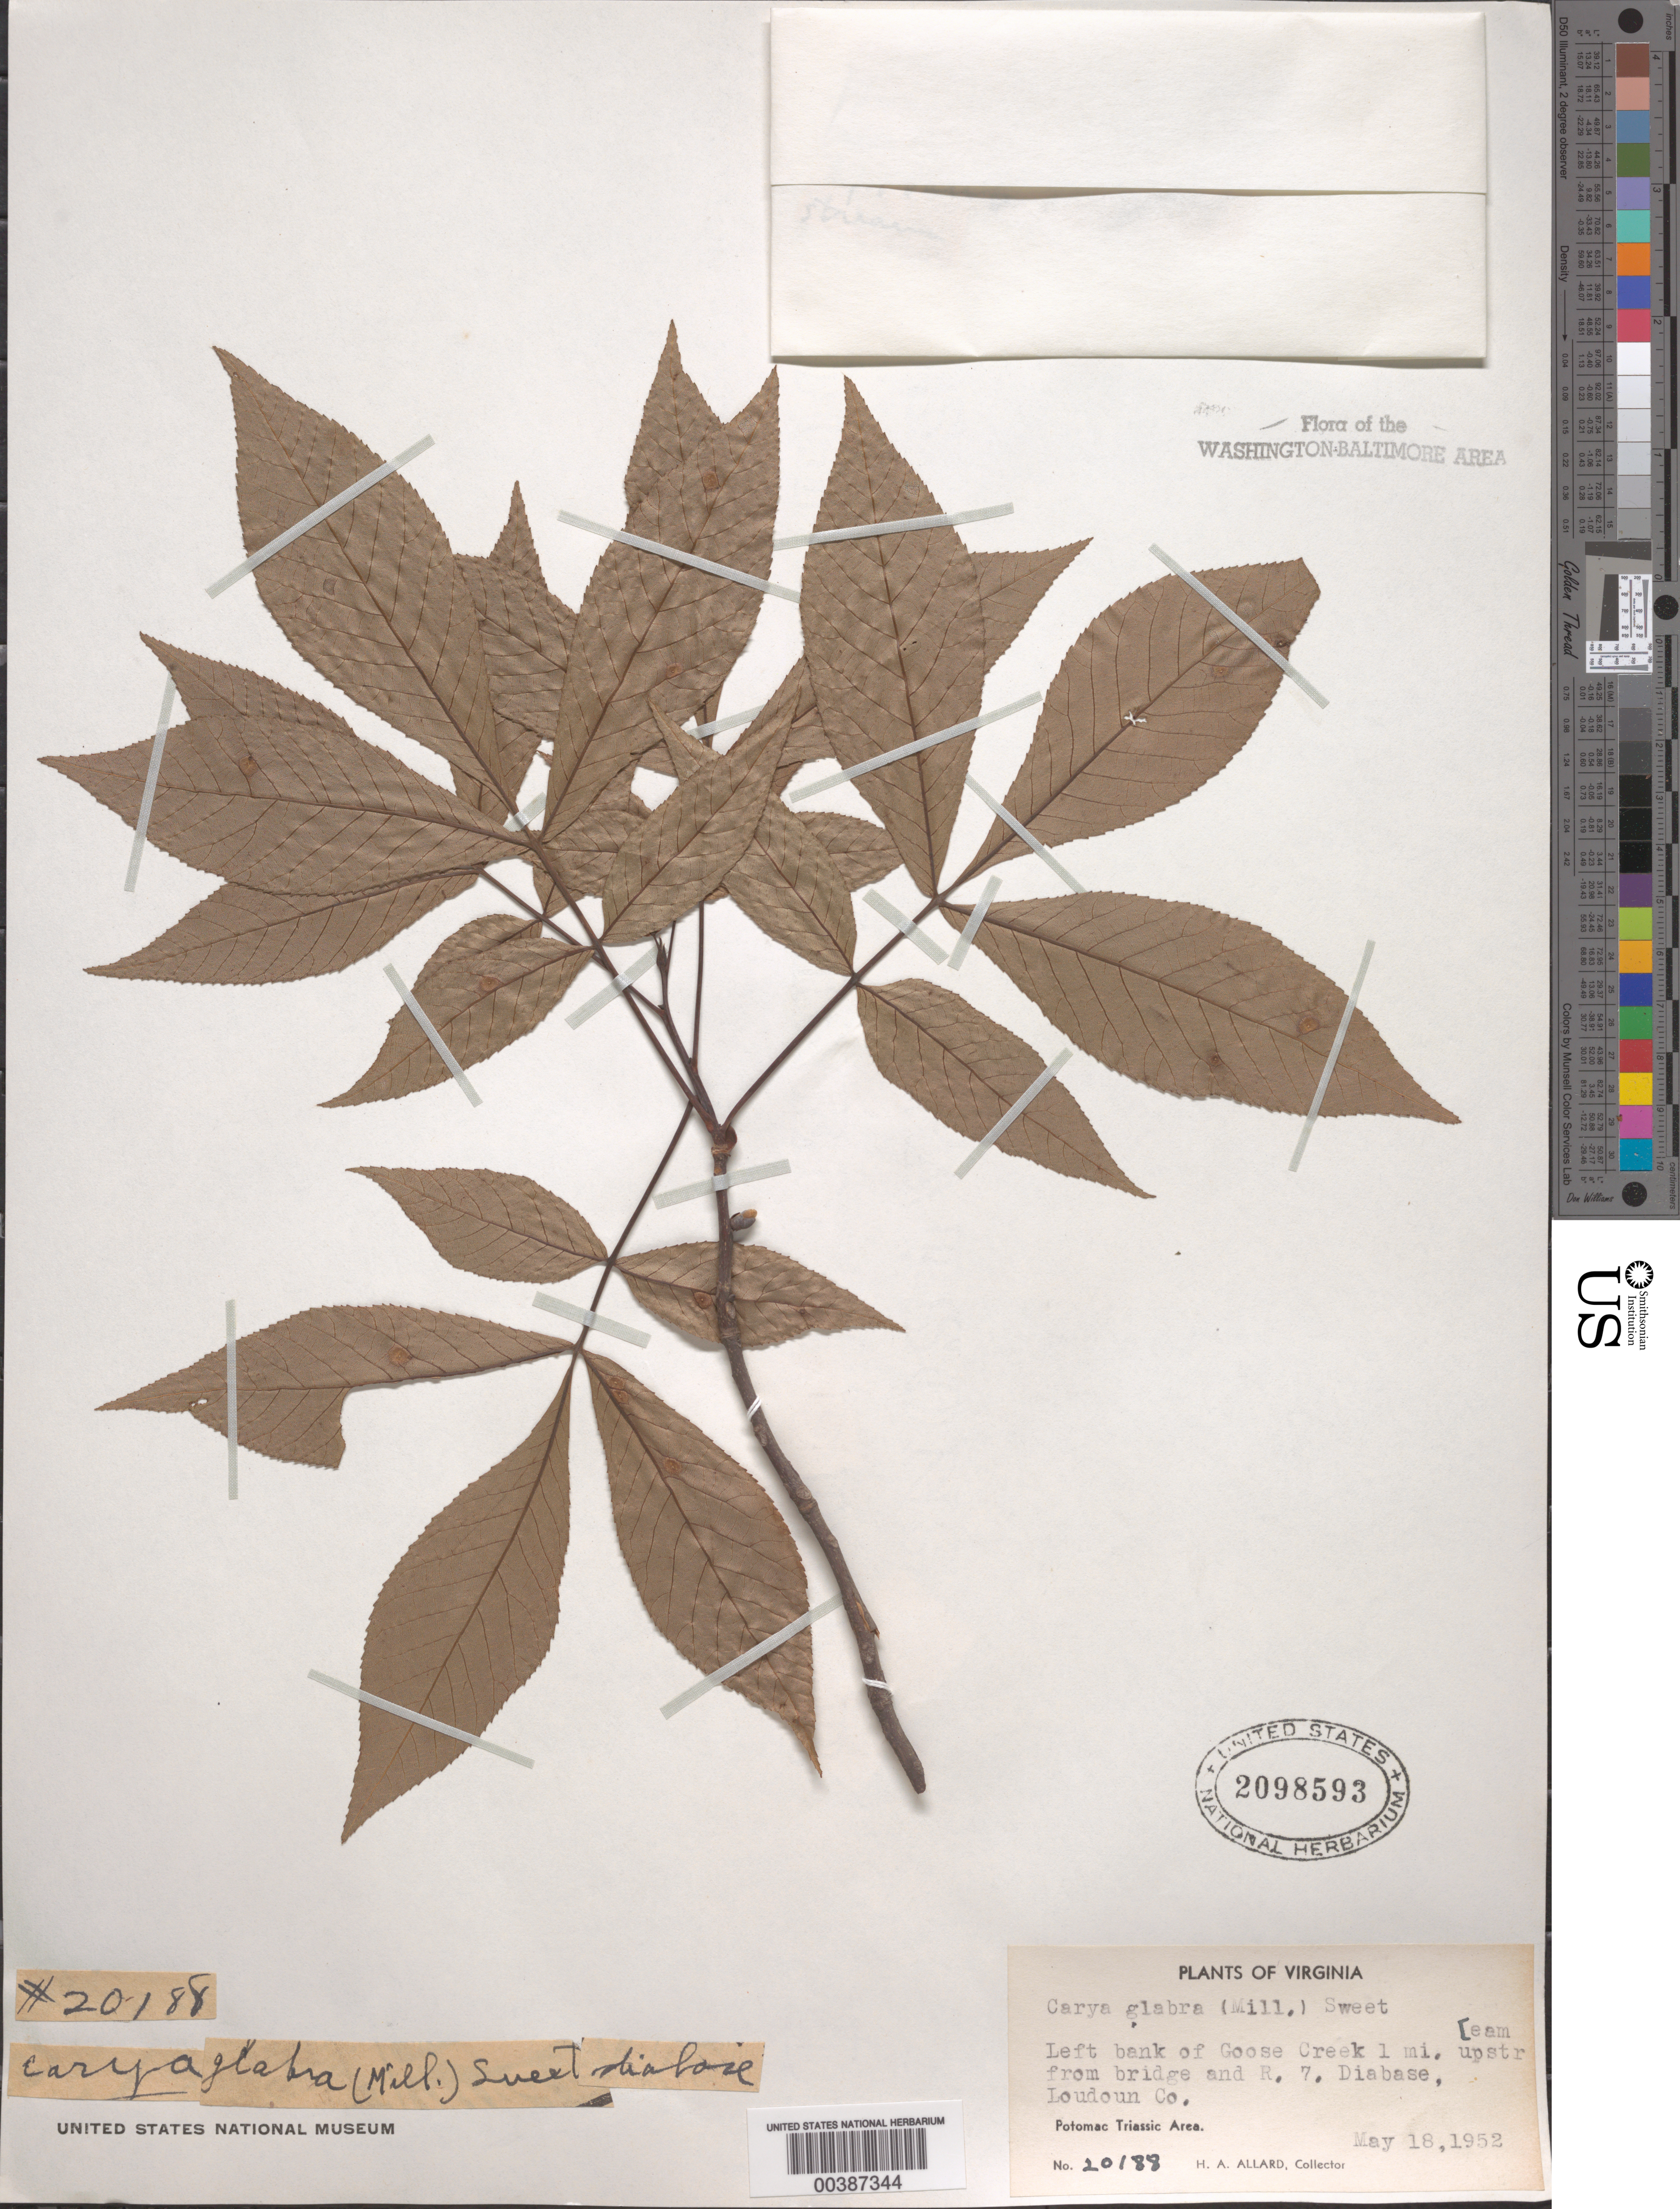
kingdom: Plantae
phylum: Tracheophyta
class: Magnoliopsida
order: Fagales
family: Juglandaceae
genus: Carya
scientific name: Carya glabra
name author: (Mill.) Sweet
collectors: H. A. Allard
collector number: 20188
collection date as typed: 18 May 1952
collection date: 1952-05-18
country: United States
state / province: Virginia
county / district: Loudoun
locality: Upstream from Route 7 on Goose Creek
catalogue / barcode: US 2098593